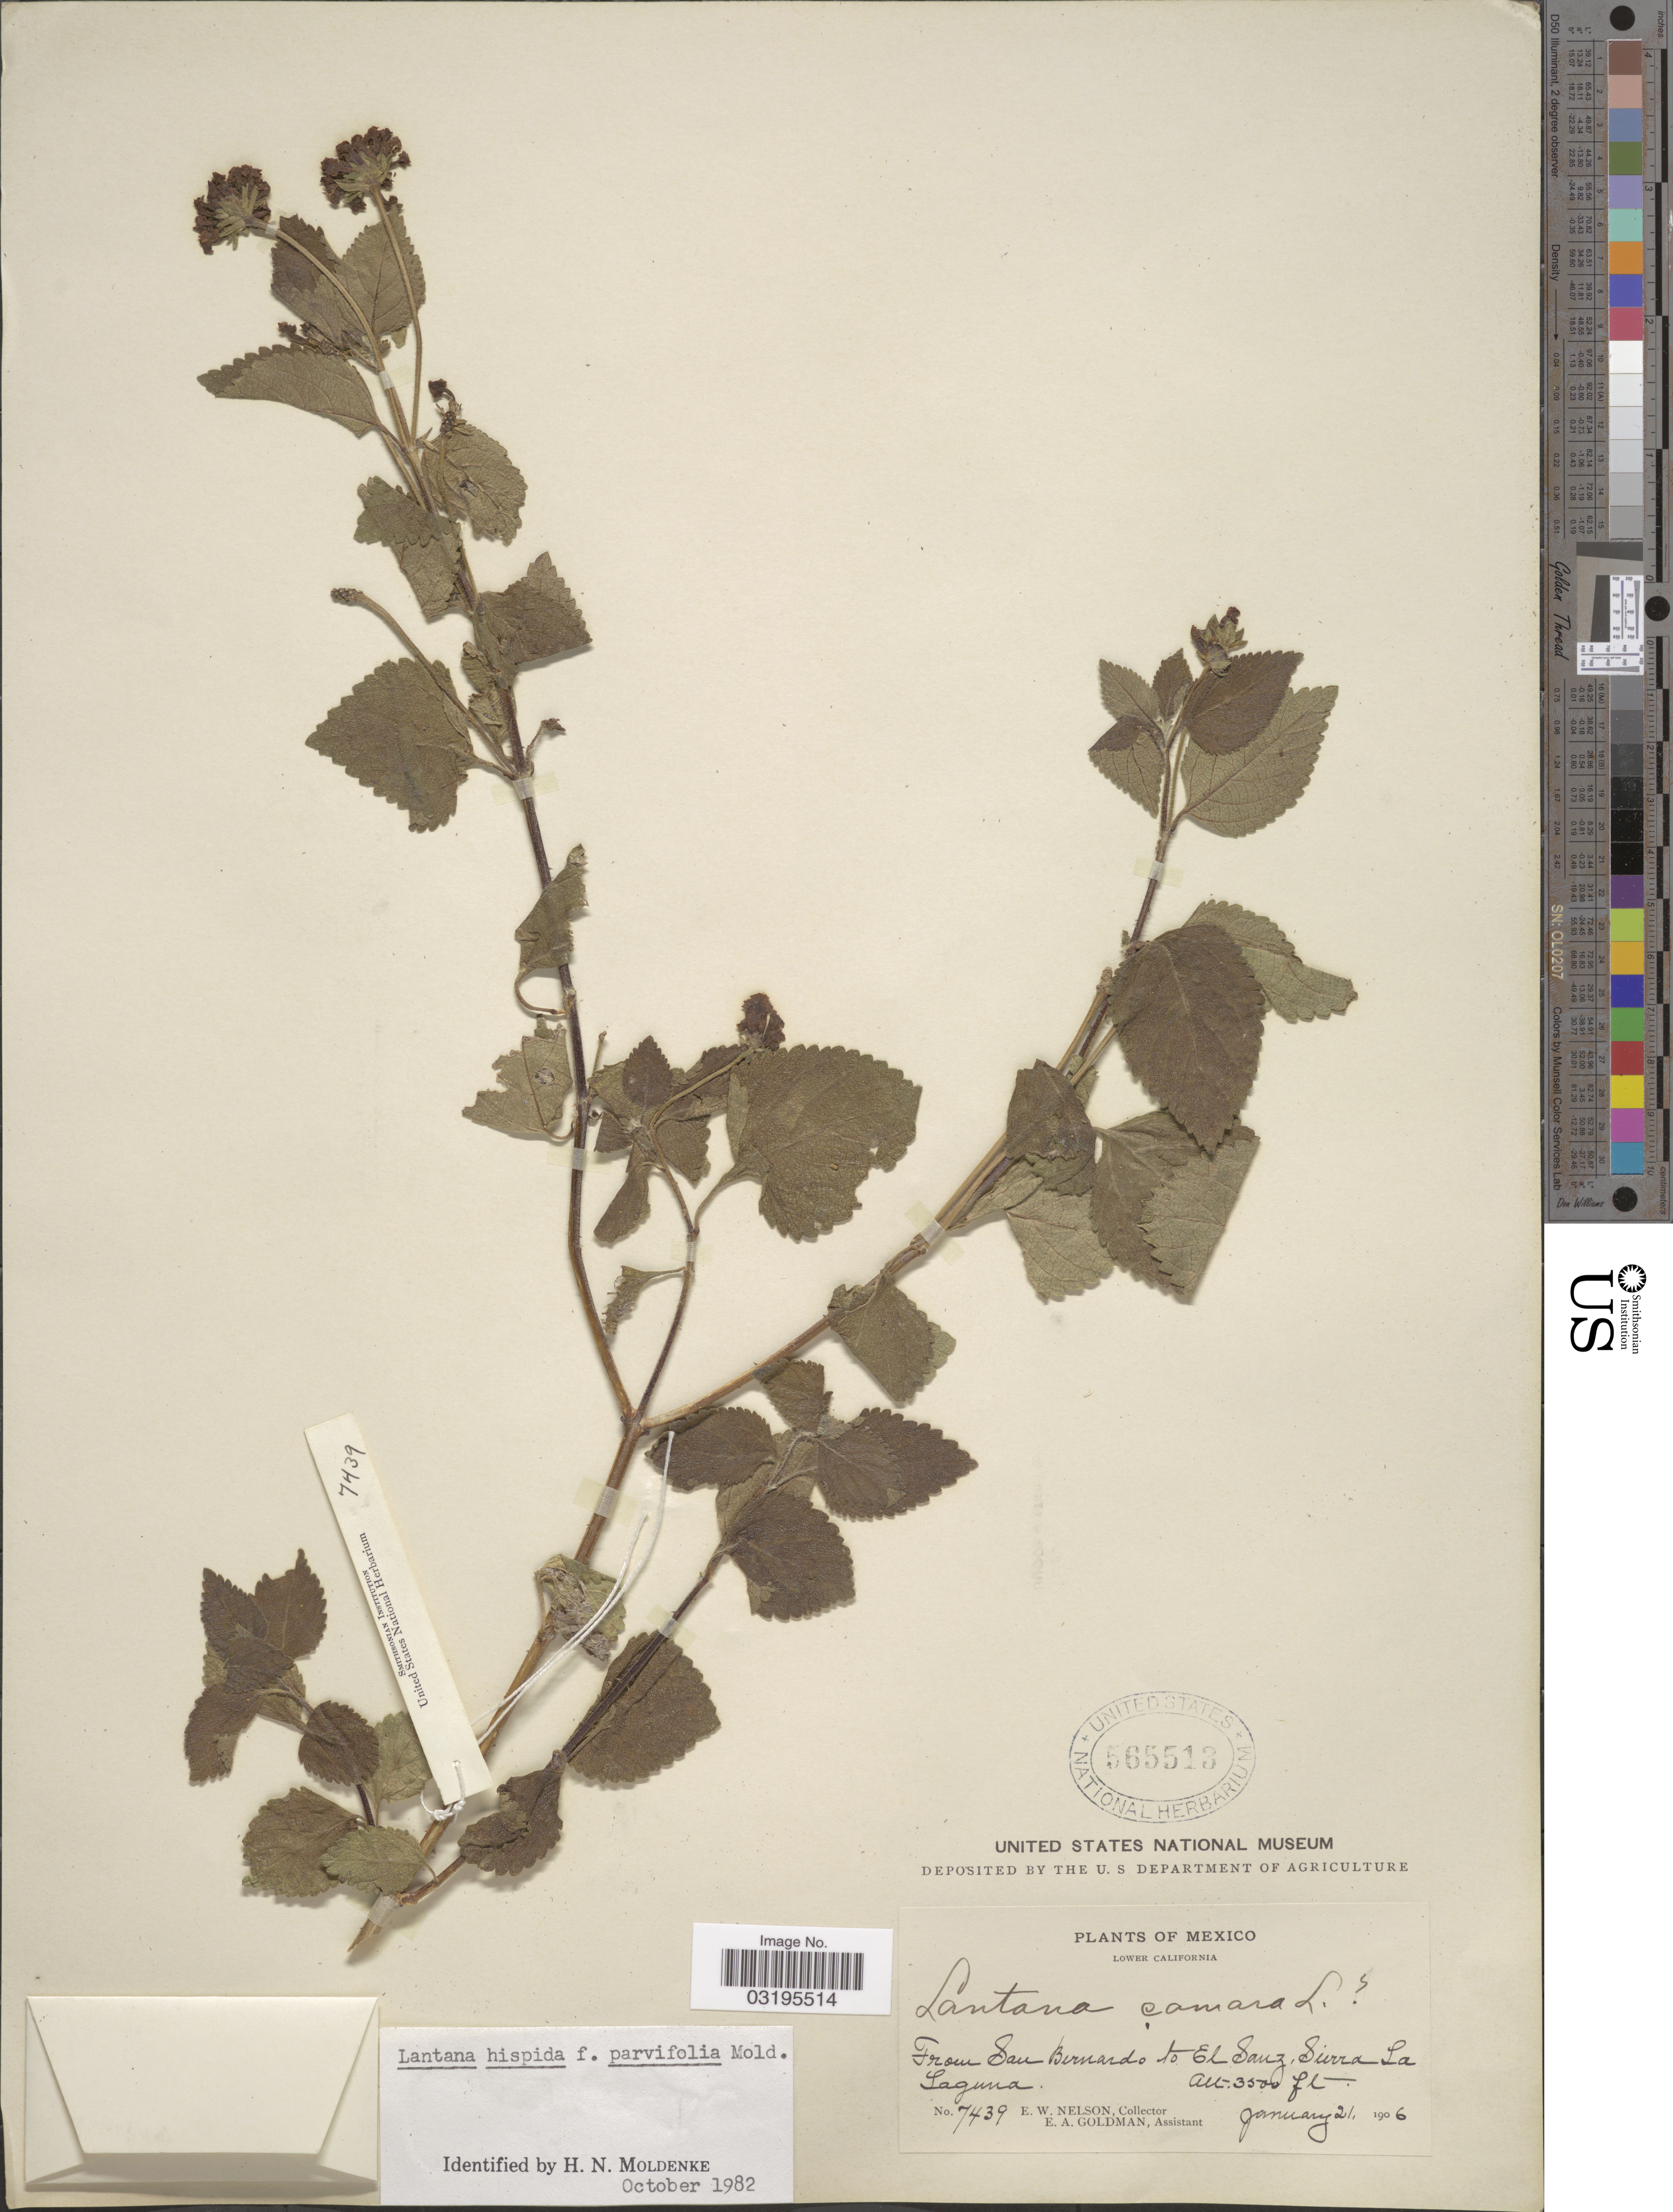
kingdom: Plantae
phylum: Tracheophyta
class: Magnoliopsida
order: Lamiales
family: Verbenaceae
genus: Lantana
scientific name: Lantana hispida f. parvifolia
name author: Kunth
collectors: E. W. Nelson & E. A. Goldman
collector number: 7439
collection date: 1906-01-21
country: Mexico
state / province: Baja California Sur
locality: Lower California. From San Bernardo to El Sanz, Sierra La Laguna.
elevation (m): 1067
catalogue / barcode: US 565513